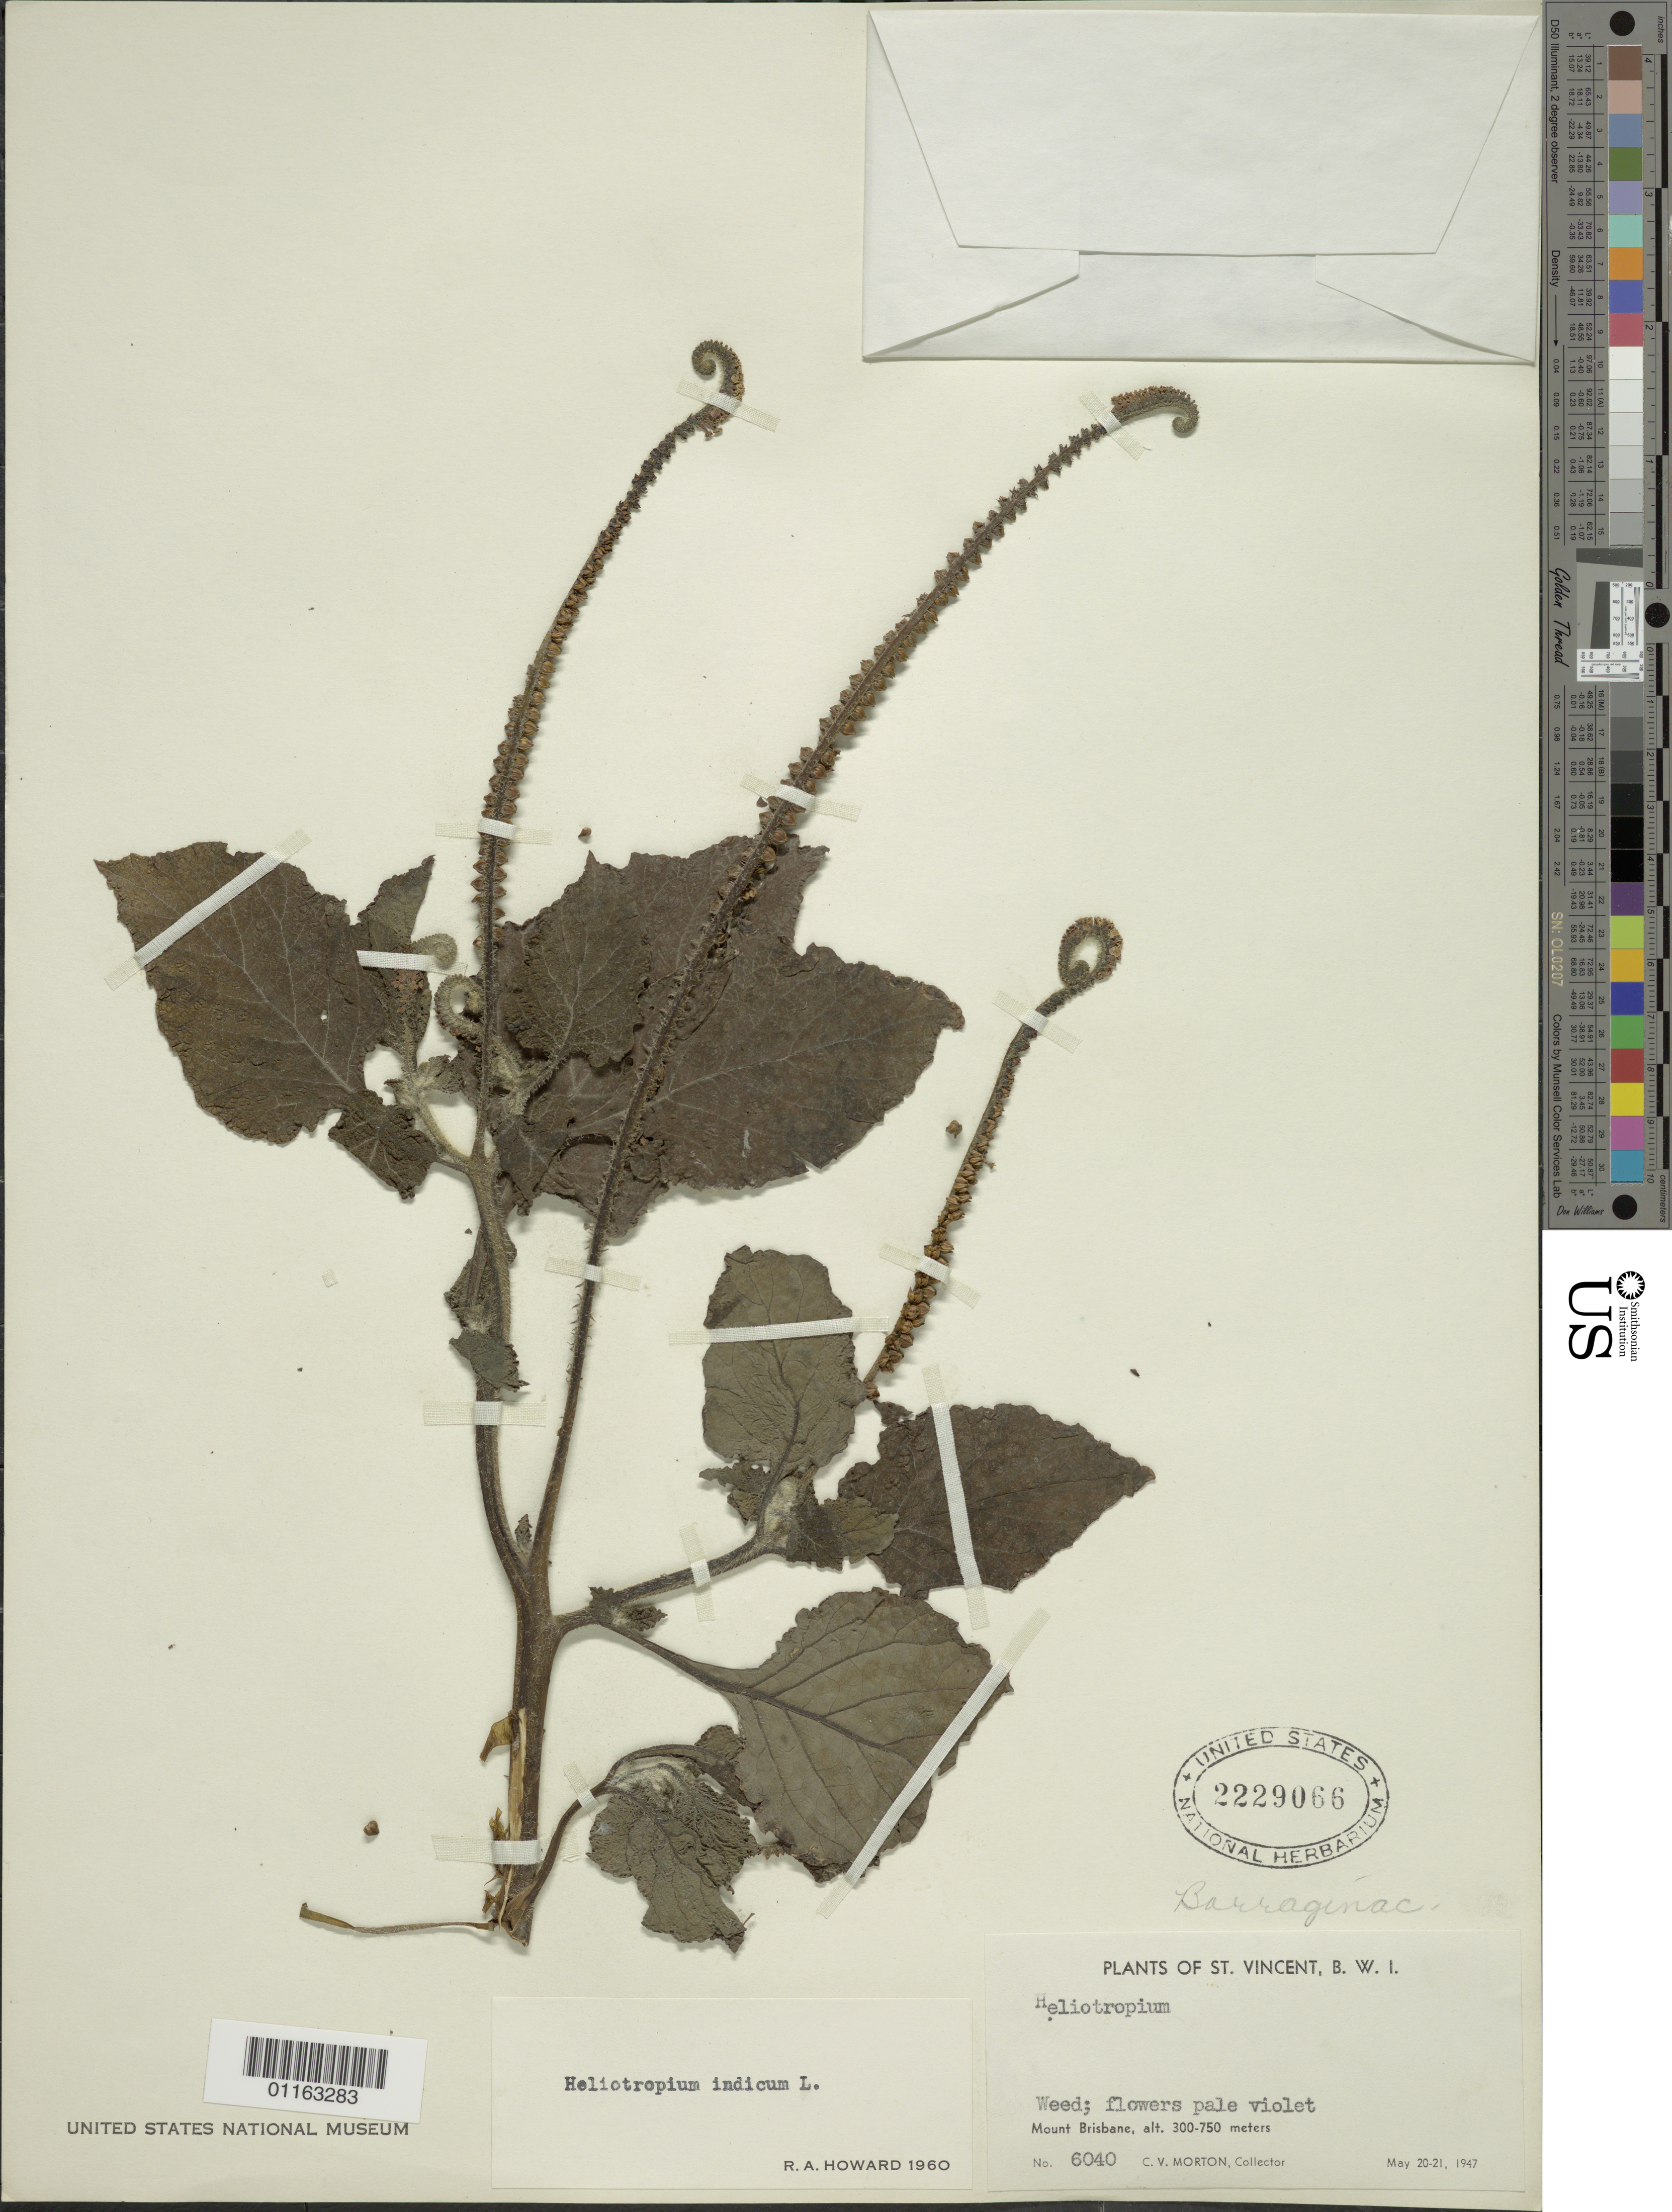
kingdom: Plantae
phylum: Tracheophyta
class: Magnoliopsida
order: Boraginales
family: Heliotropiaceae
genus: Heliotropium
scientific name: Heliotropium indicum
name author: L.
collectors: C. V. Morton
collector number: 6040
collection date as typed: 20 May 1947 to 21 May 1947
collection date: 1947-05-20/1947-05-21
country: St. Vincent - Grenadines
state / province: Saint David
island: St. Vincent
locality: Mount Brisbane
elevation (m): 300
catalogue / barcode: US 2229066